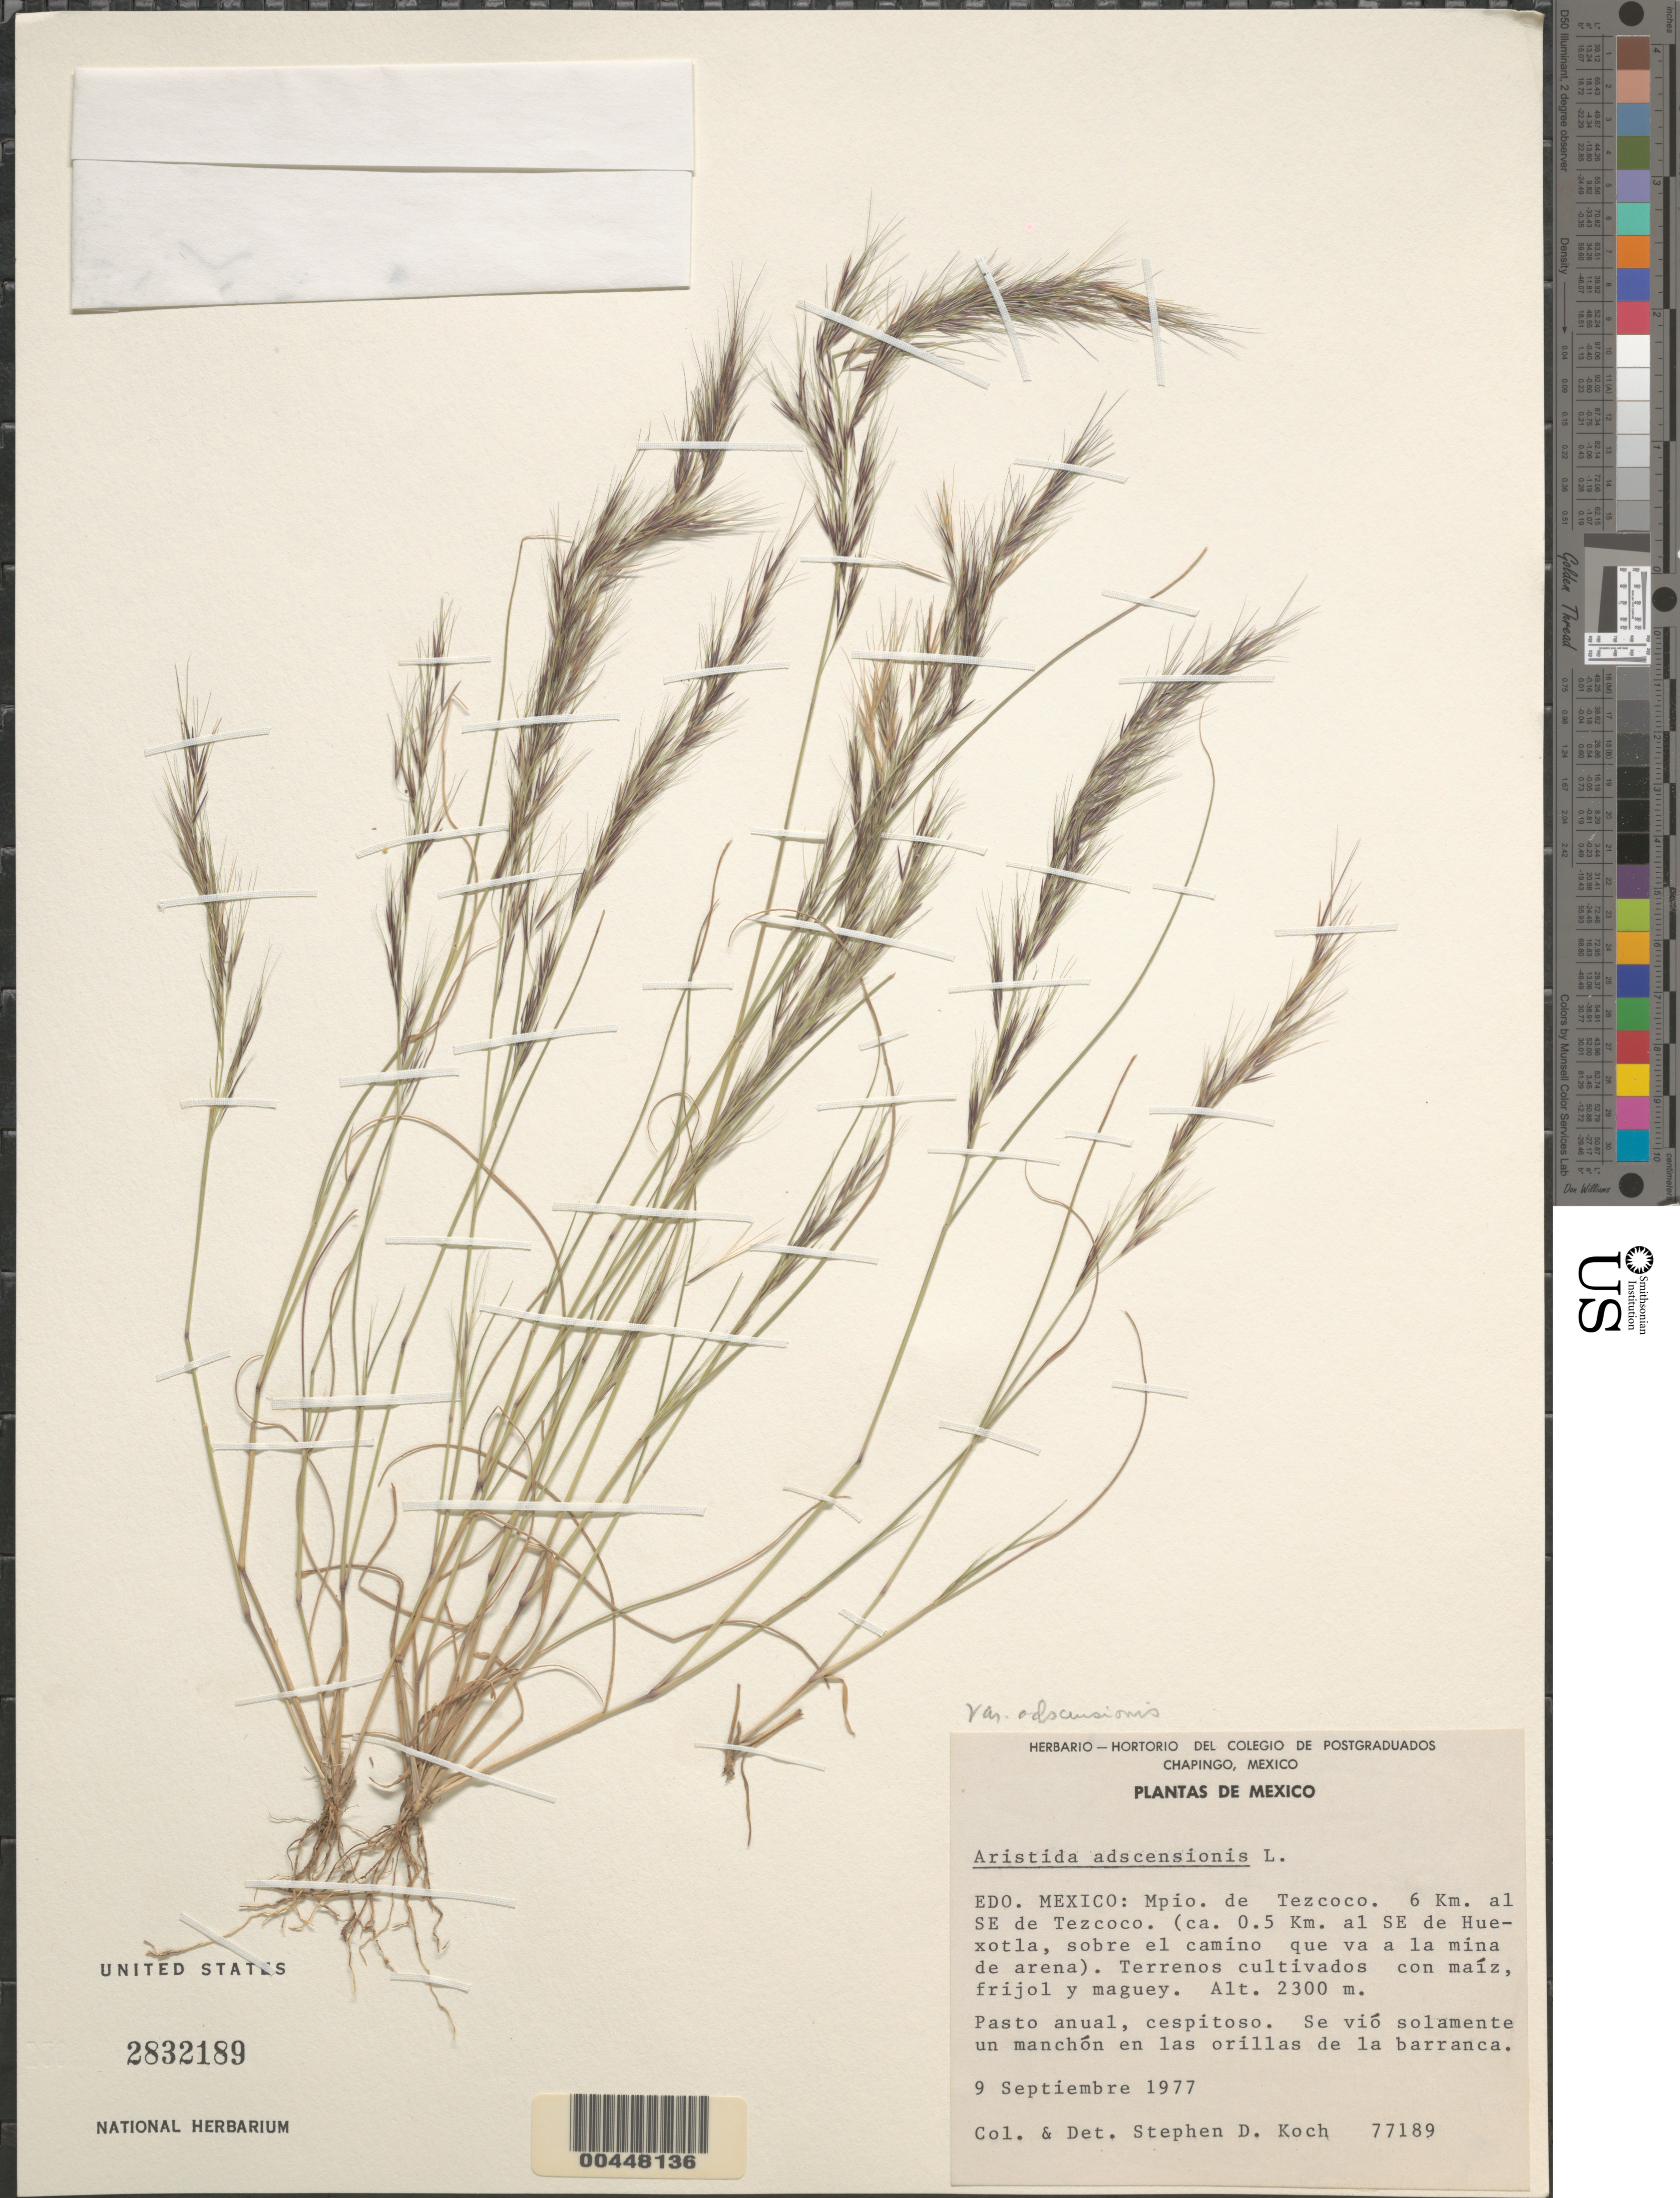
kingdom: Plantae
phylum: Tracheophyta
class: Liliopsida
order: Poales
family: Poaceae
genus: Aristida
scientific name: Aristida sp.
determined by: Koch, S. D.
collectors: S. D. Koch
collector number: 77189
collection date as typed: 9 Sep 1977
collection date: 1977-09-09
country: Mexico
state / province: México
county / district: Texcoco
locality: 6 km al SE de Tezcoco (ca. 0.5 km al SE de Huexotla, sobre el camino que va a la Mina de arena)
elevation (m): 2300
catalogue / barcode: US 2832189